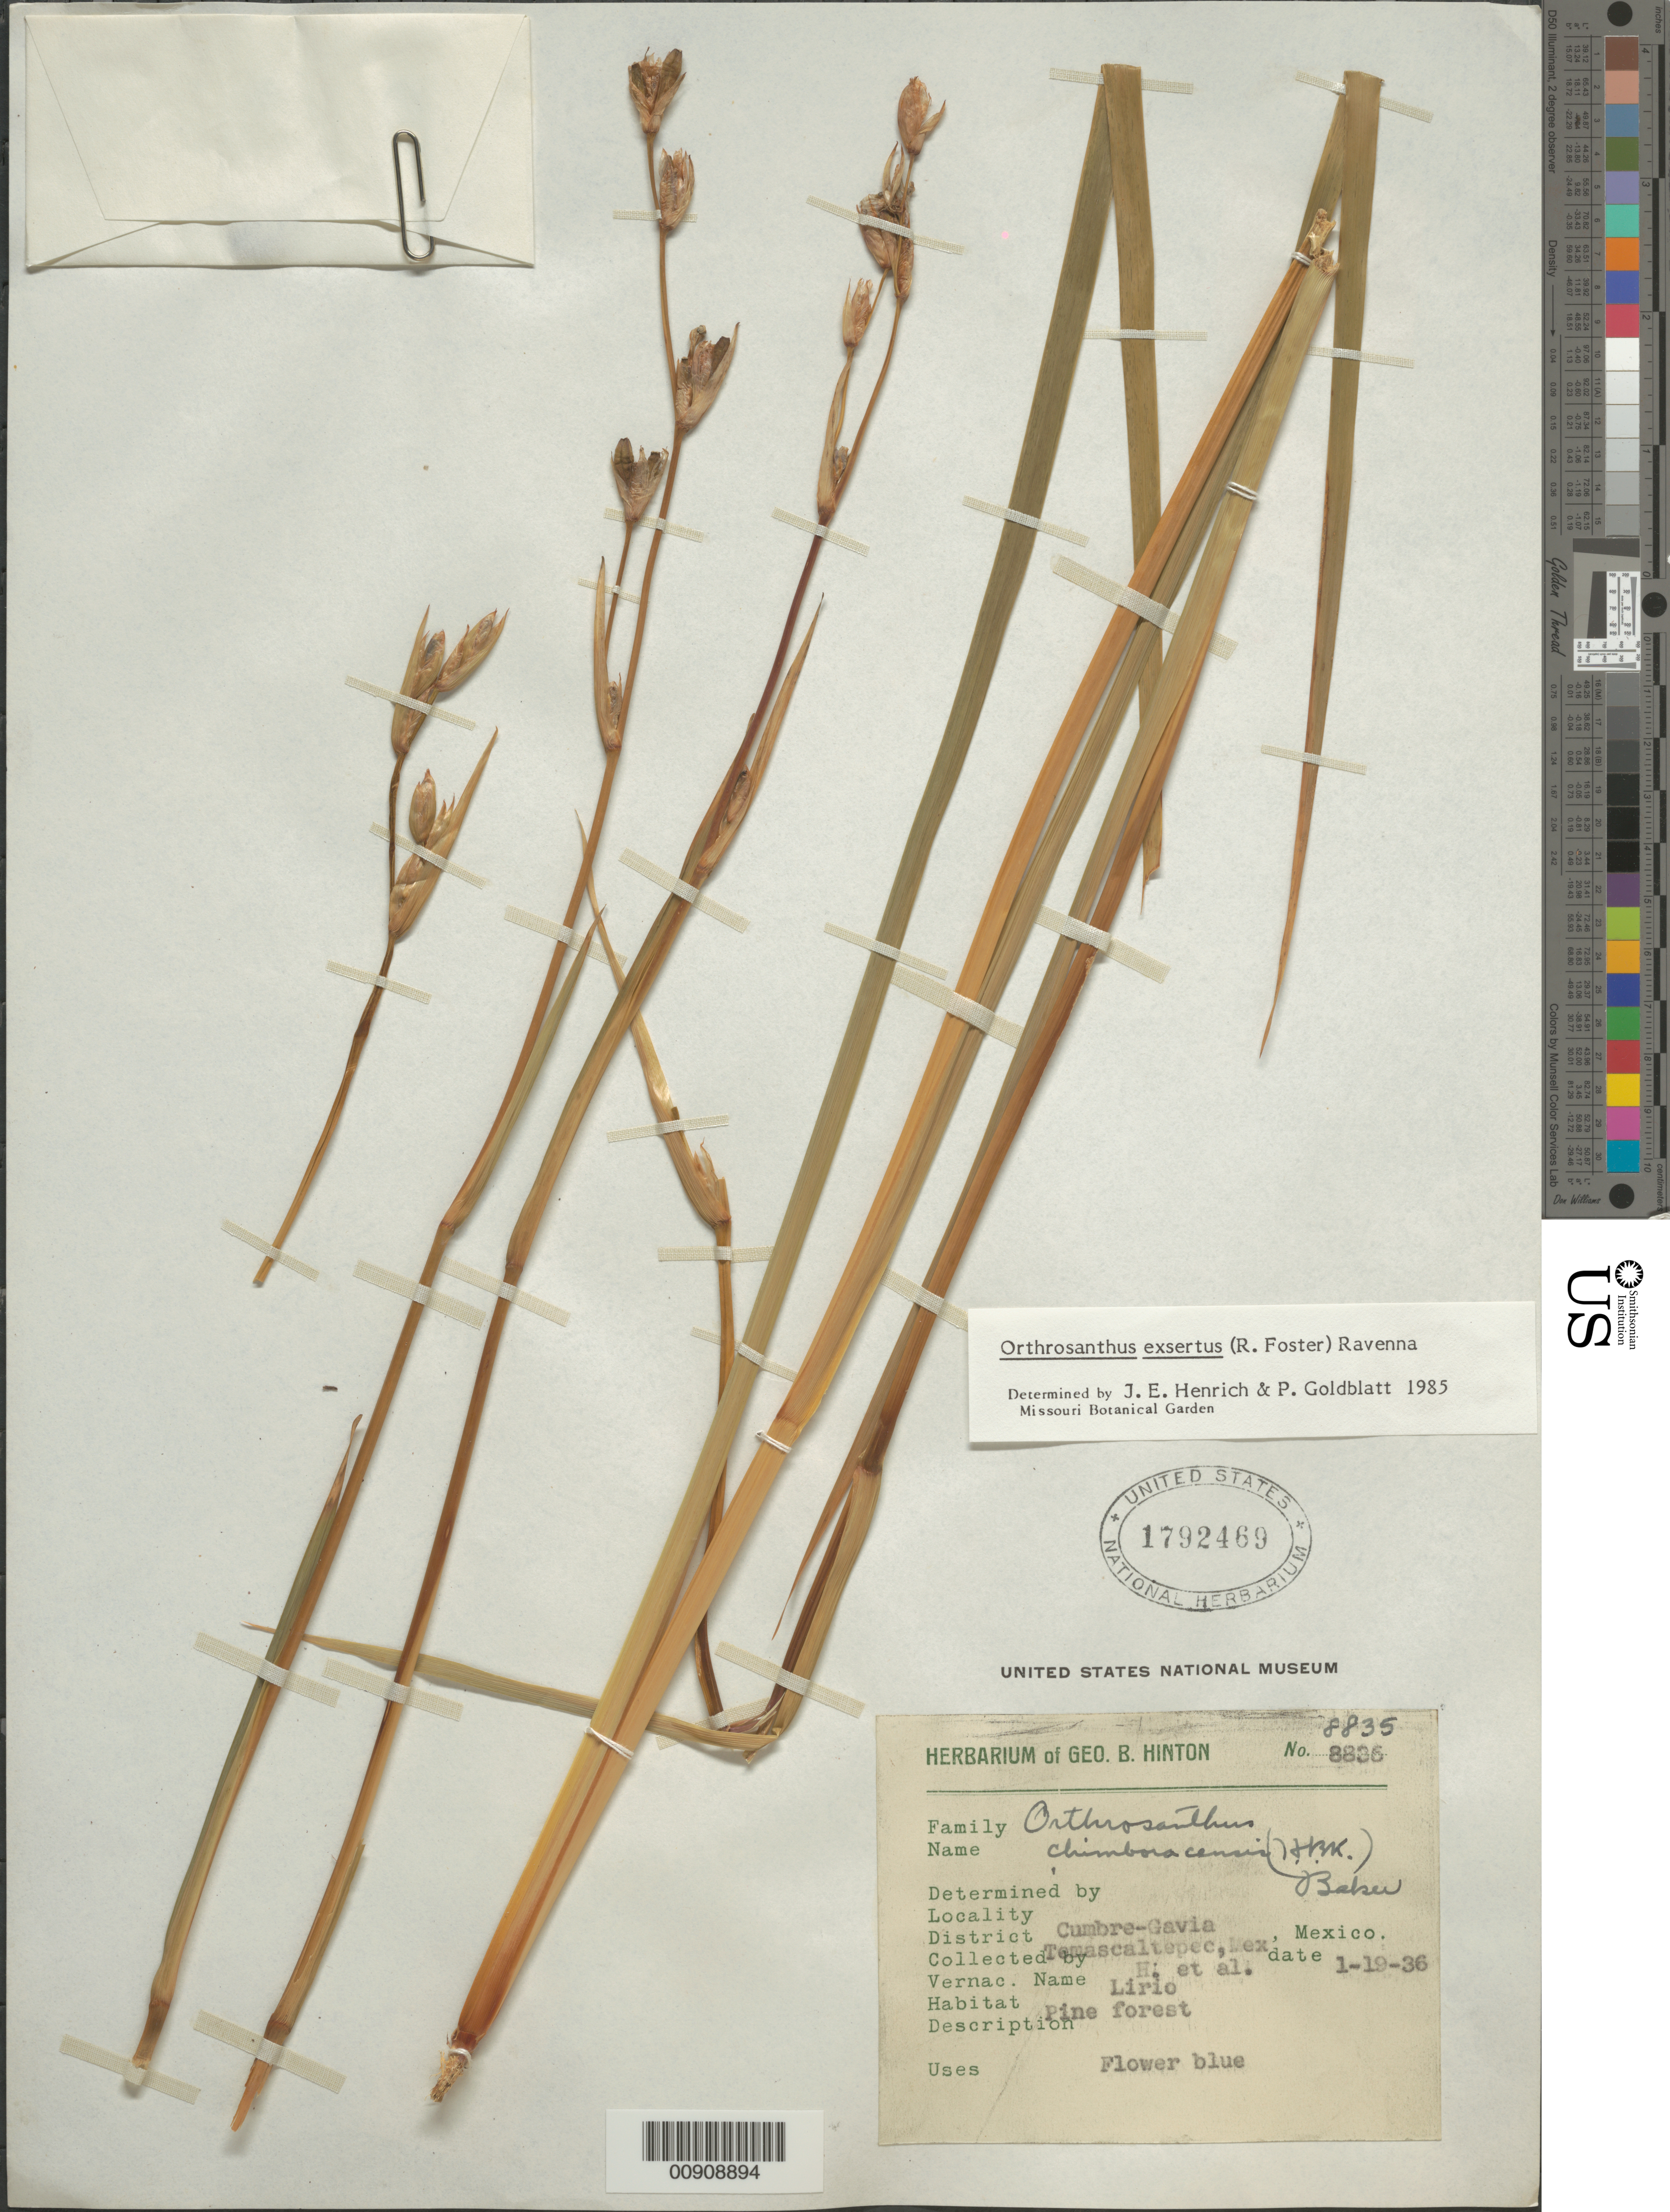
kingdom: Plantae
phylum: Tracheophyta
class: Liliopsida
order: Asparagales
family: Iridaceae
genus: Orthrosanthus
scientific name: Orthrosanthus exsertus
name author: (R.C. Foster) Ravenna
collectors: G. B. Hinton & et al.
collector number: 8835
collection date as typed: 19 Jan 1936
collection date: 1936-01-19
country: Mexico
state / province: México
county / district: Temascaltepec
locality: Cumbre - Gavia, District Temascaltepec, State of Mexico.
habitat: Pine forest.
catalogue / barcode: US 1792469